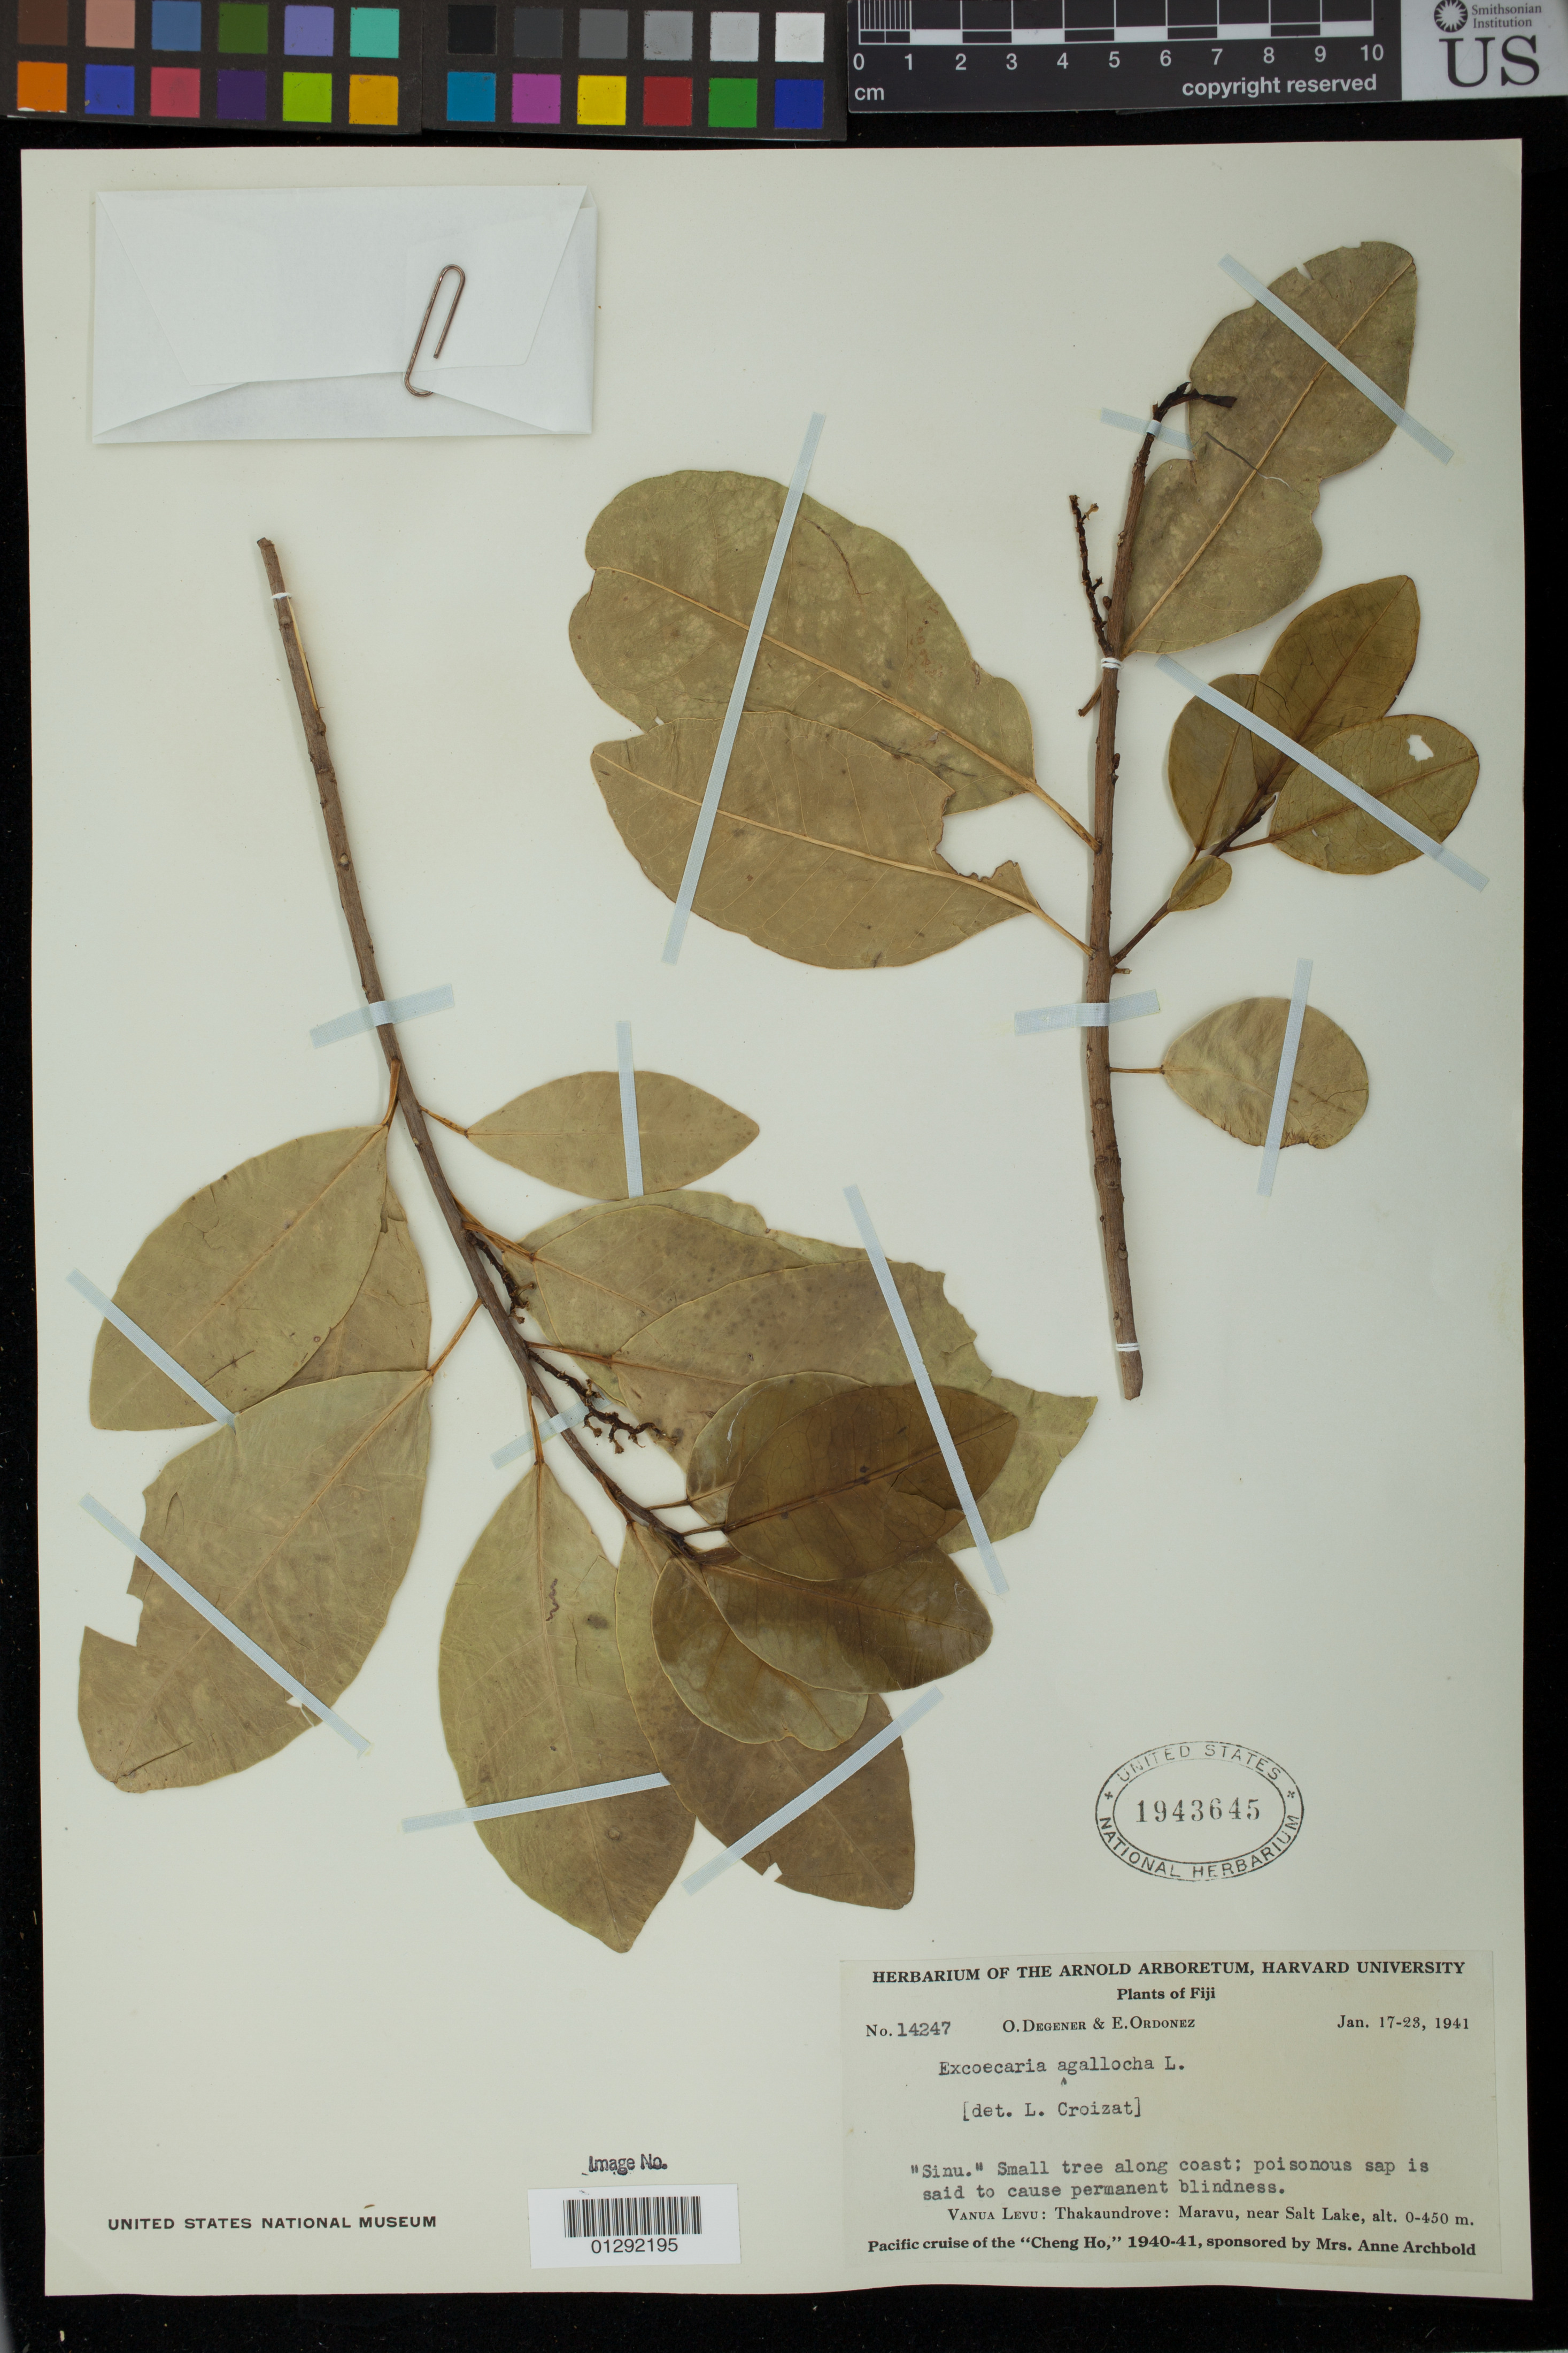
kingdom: Plantae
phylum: Tracheophyta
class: Magnoliopsida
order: Malpighiales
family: Euphorbiaceae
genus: Excoecaria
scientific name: Excoecaria agallocha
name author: L.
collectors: O. Degener & E. Ordonez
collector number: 14247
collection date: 1941-01-17/1941-01-23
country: Fiji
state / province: Northern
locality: Vanua Levu: thakaundrove: Maravu, near Salt Lake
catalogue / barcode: US 1943645